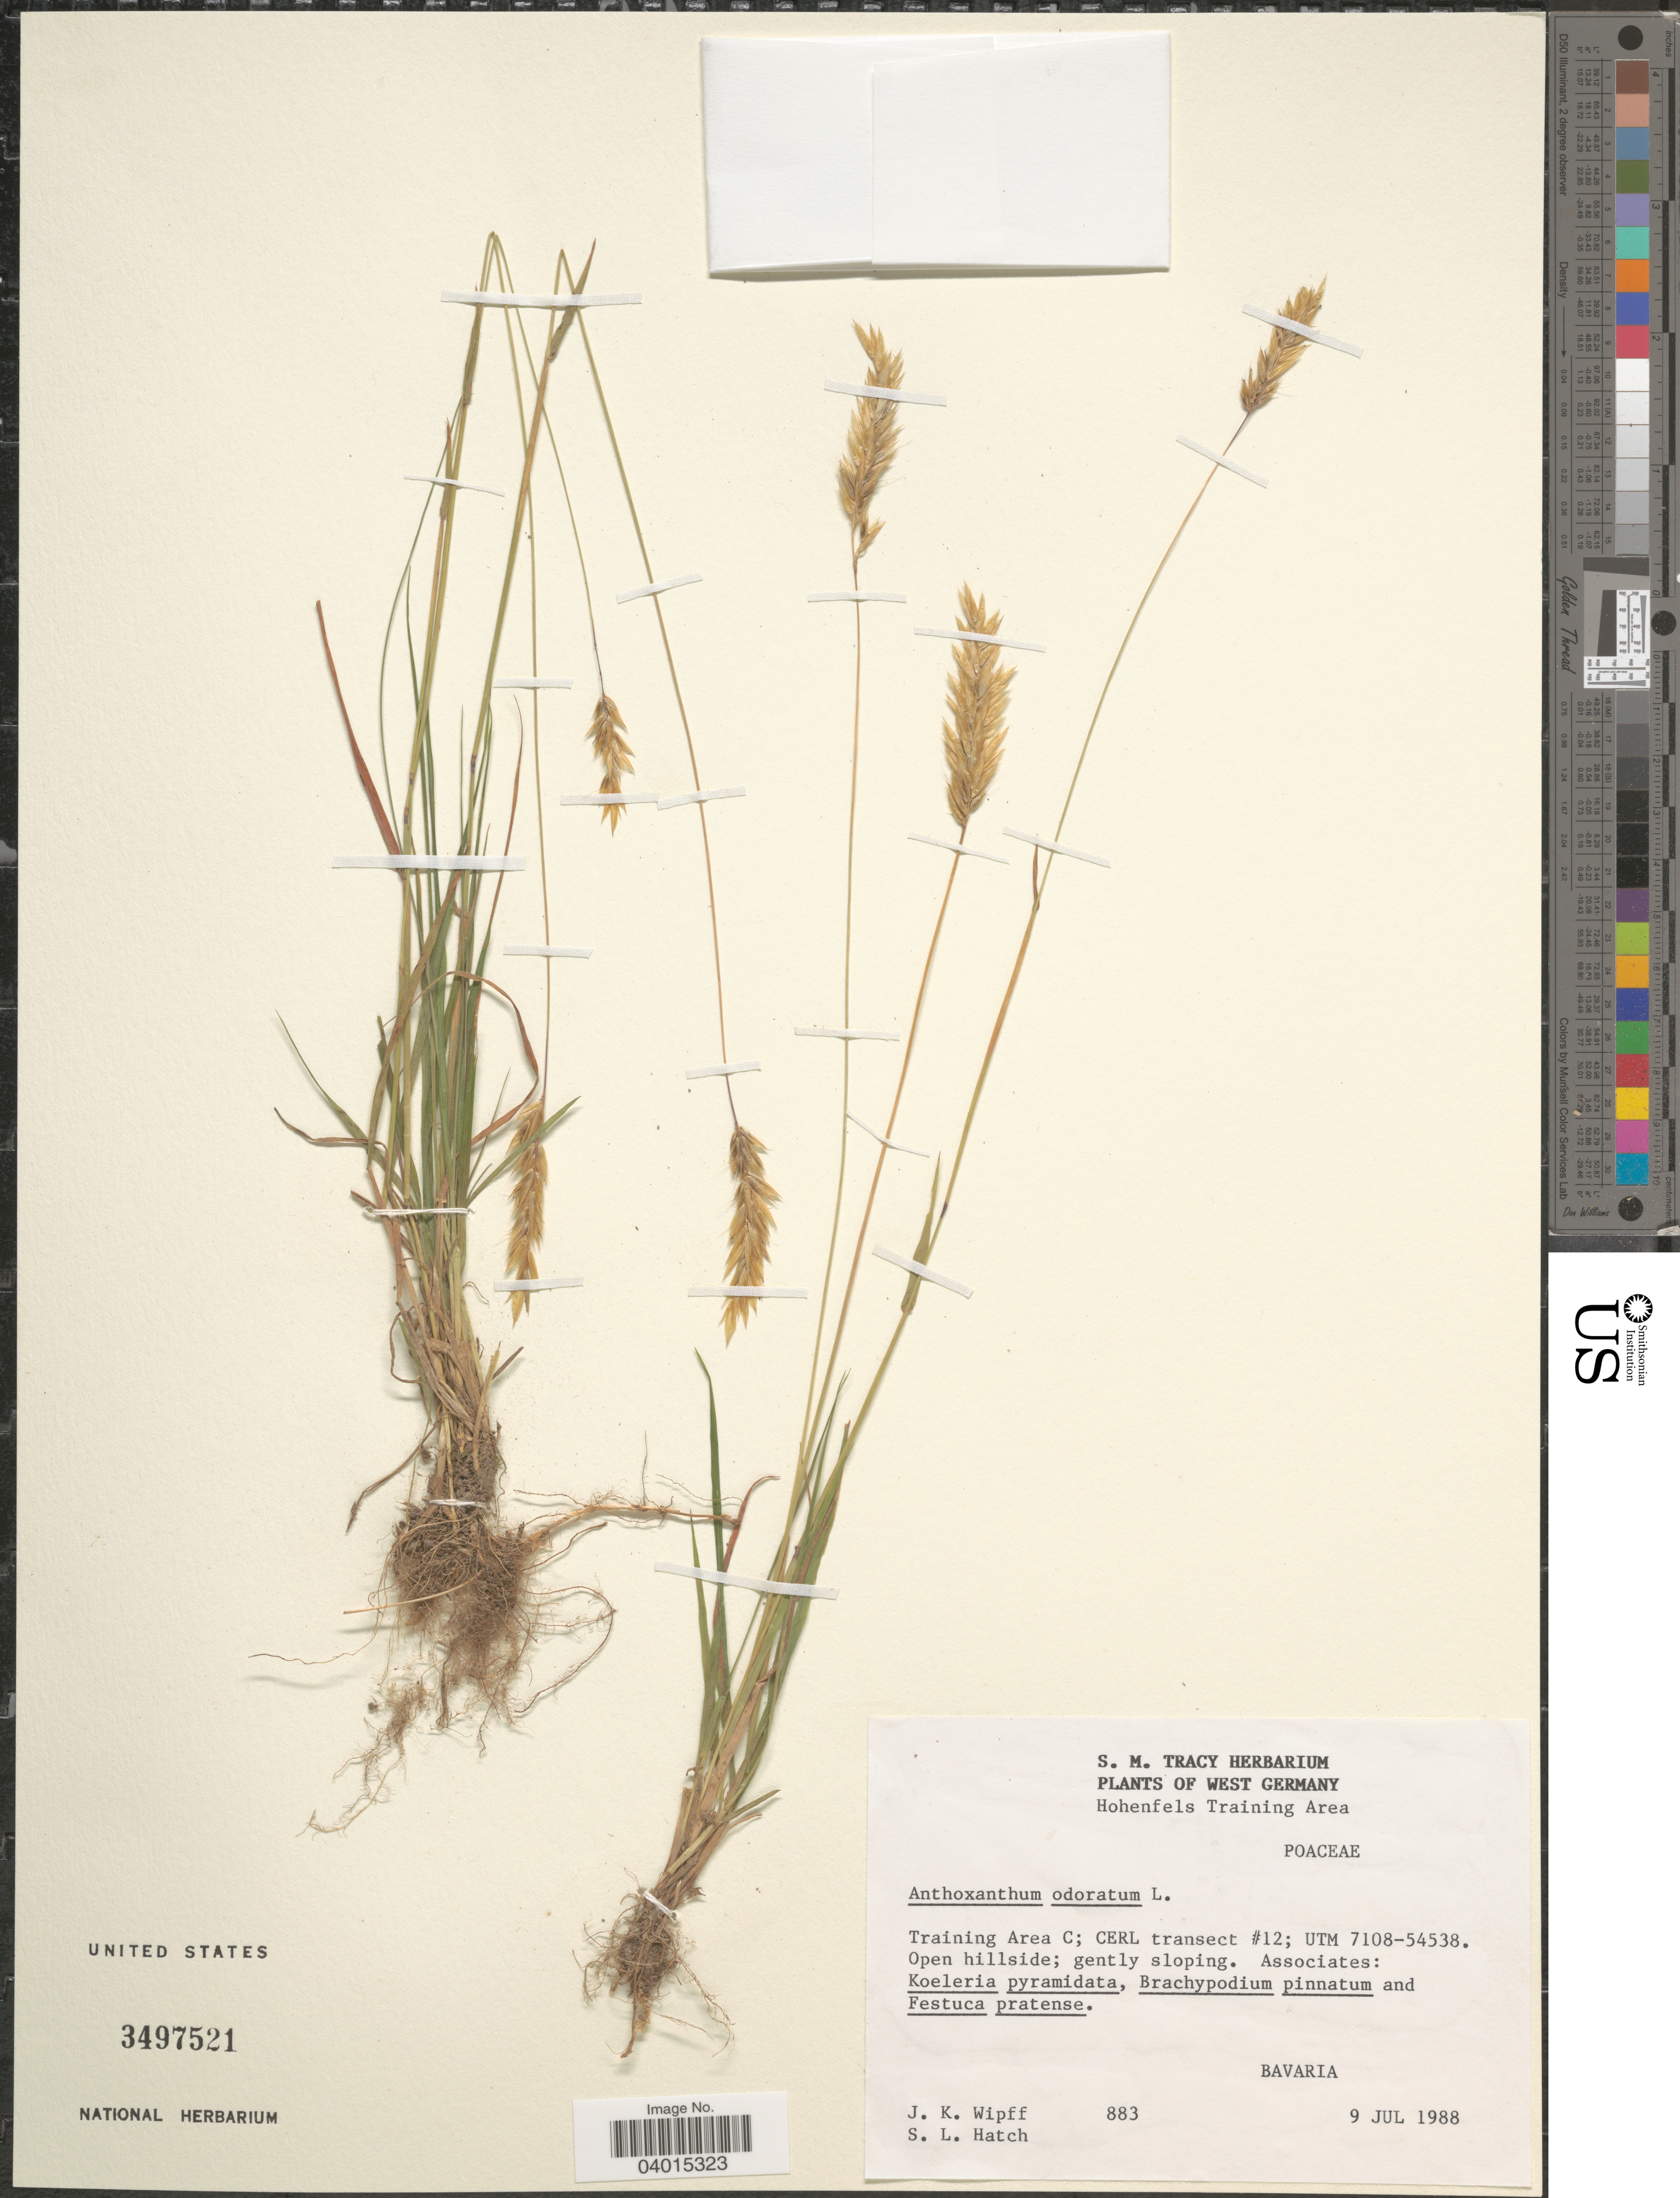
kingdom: Plantae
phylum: Tracheophyta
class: Liliopsida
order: Poales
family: Poaceae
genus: Anthoxanthum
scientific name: Anthoxanthum odoratum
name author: L.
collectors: J. K. Wipff & S. Hatch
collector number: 883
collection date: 1988-07-09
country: Germany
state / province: Bayern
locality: West Germany. Hohenfels Training Area. Training Area C; CERL transect #12; UTM 7108-54538. Bavaria.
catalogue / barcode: US 3497521